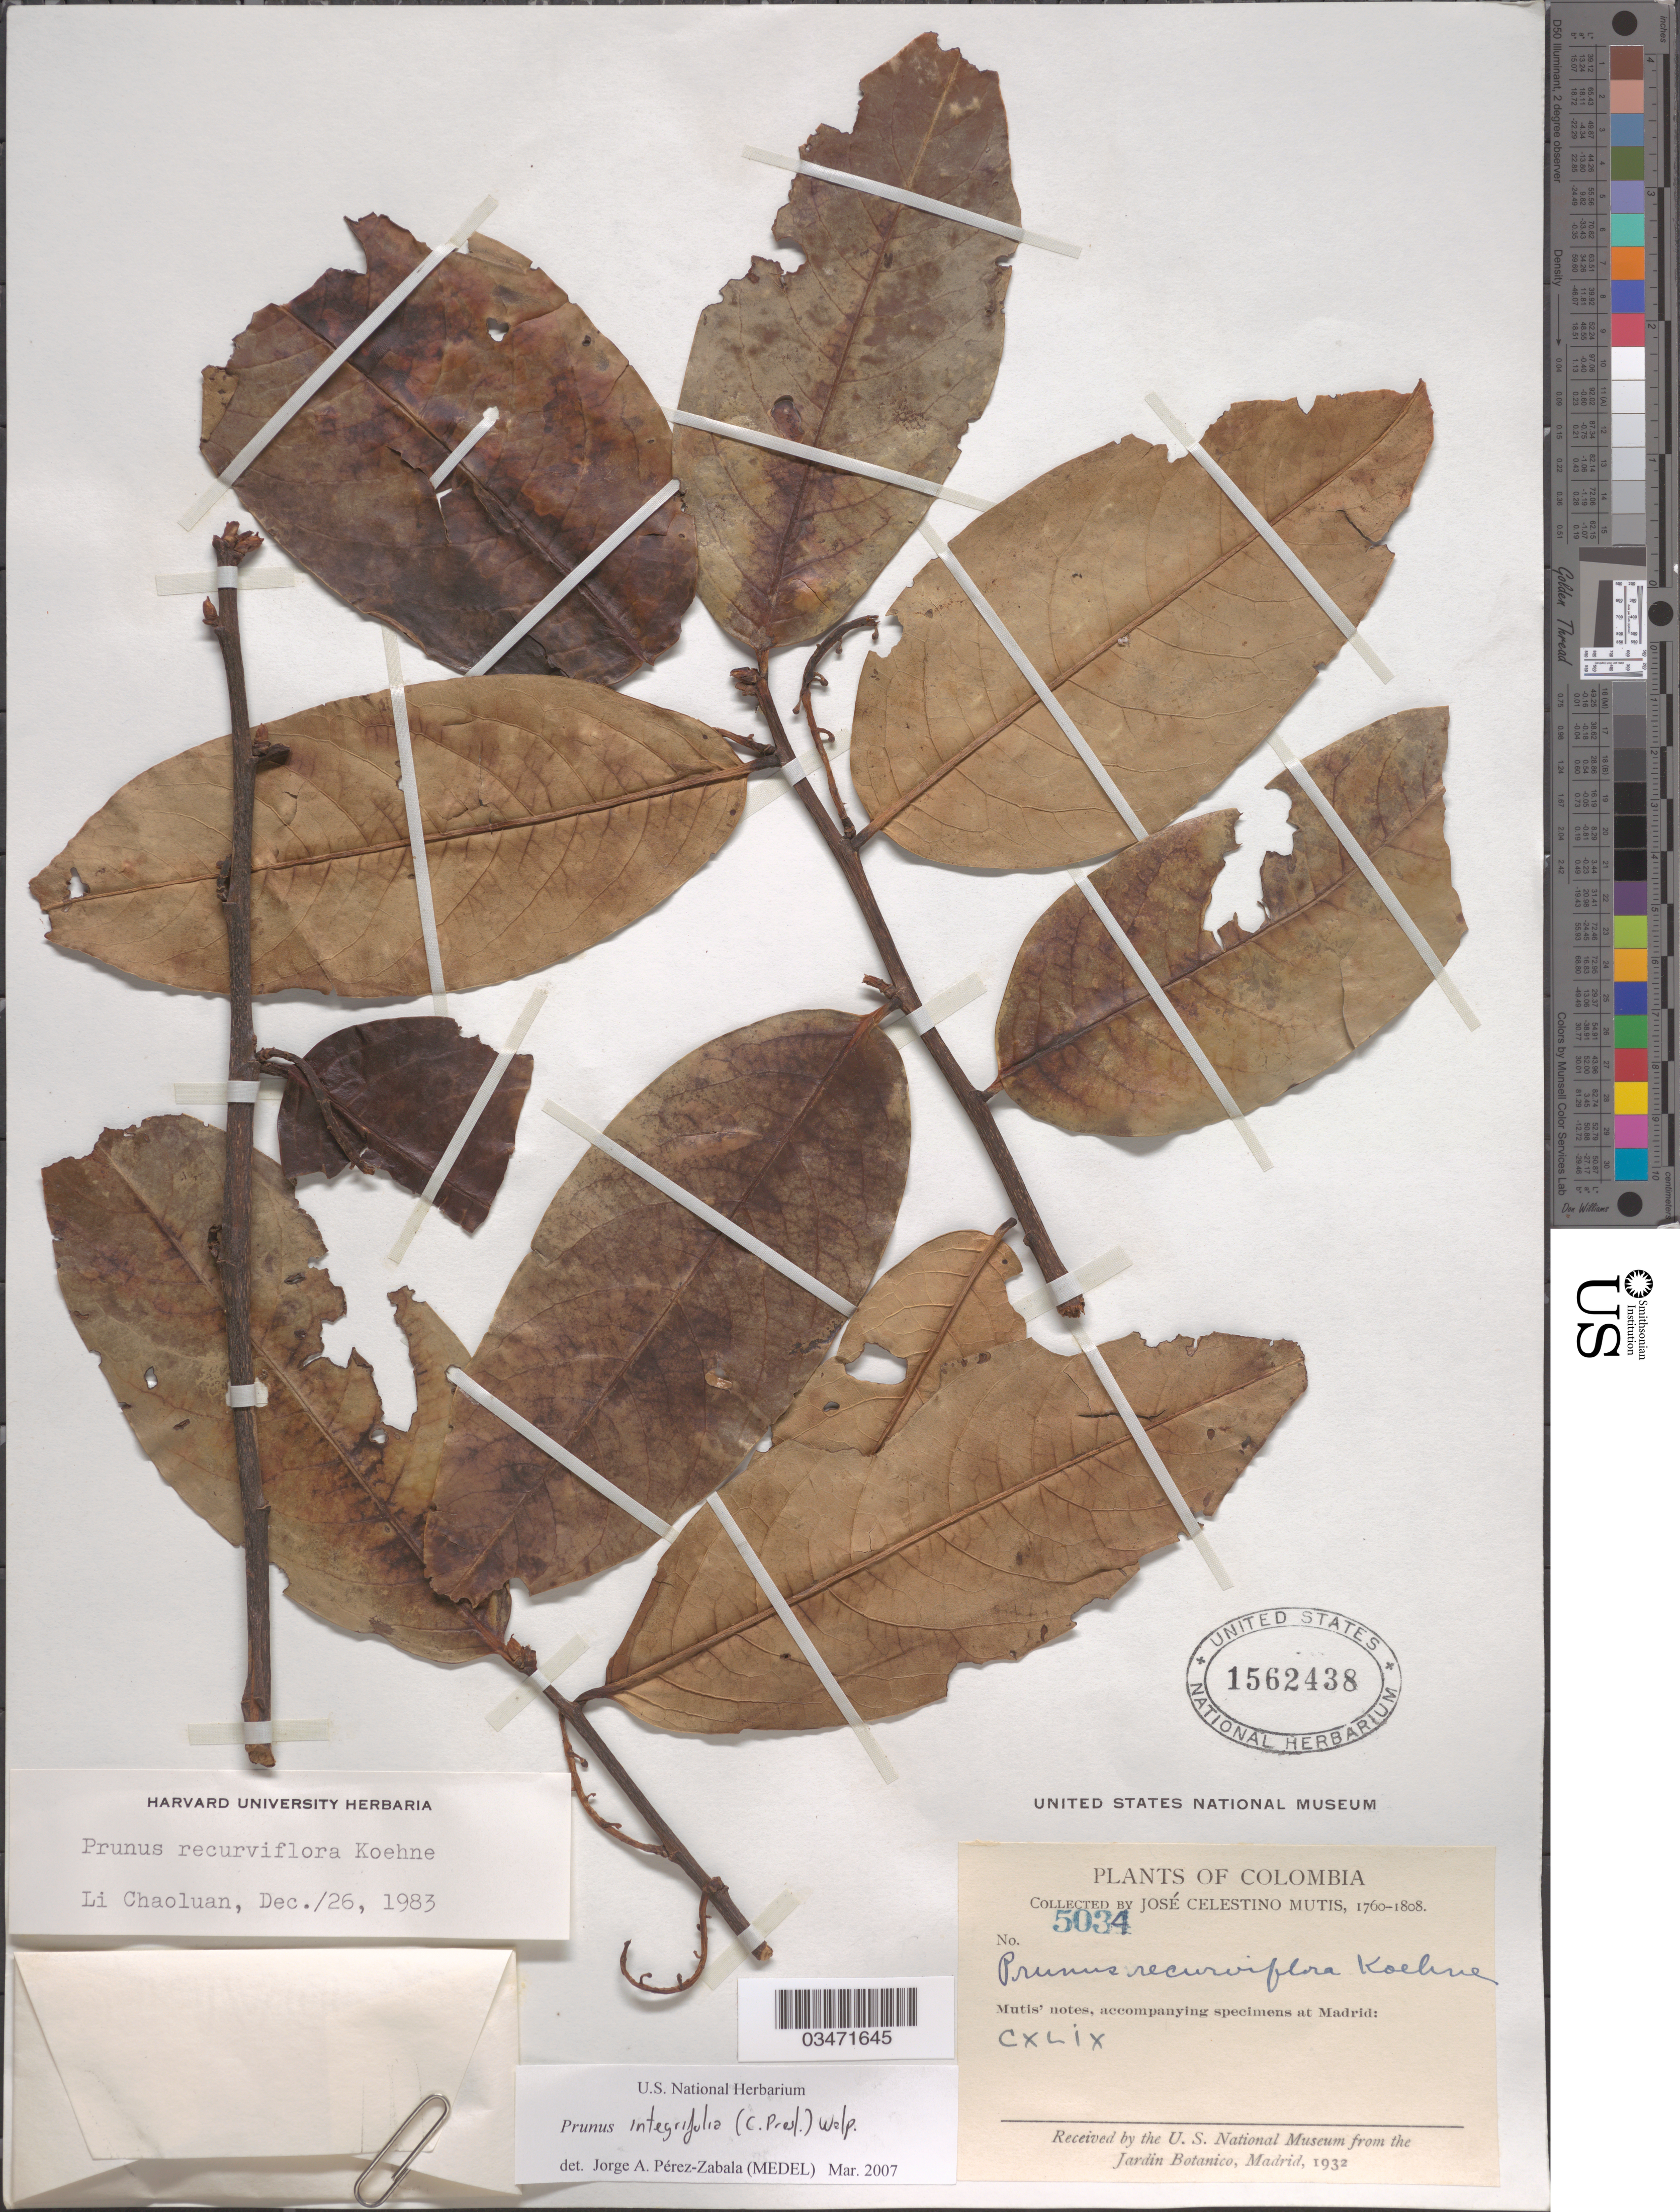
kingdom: Plantae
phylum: Tracheophyta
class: Magnoliopsida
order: Rosales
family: Rosaceae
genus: Prunus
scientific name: Prunus integrifolia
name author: (C. Presl) Walp.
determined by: Pérez-Zabala, Jorge A.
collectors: J. C. B. Mutis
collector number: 5034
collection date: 1760/1808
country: Colombia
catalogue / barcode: US 1562438